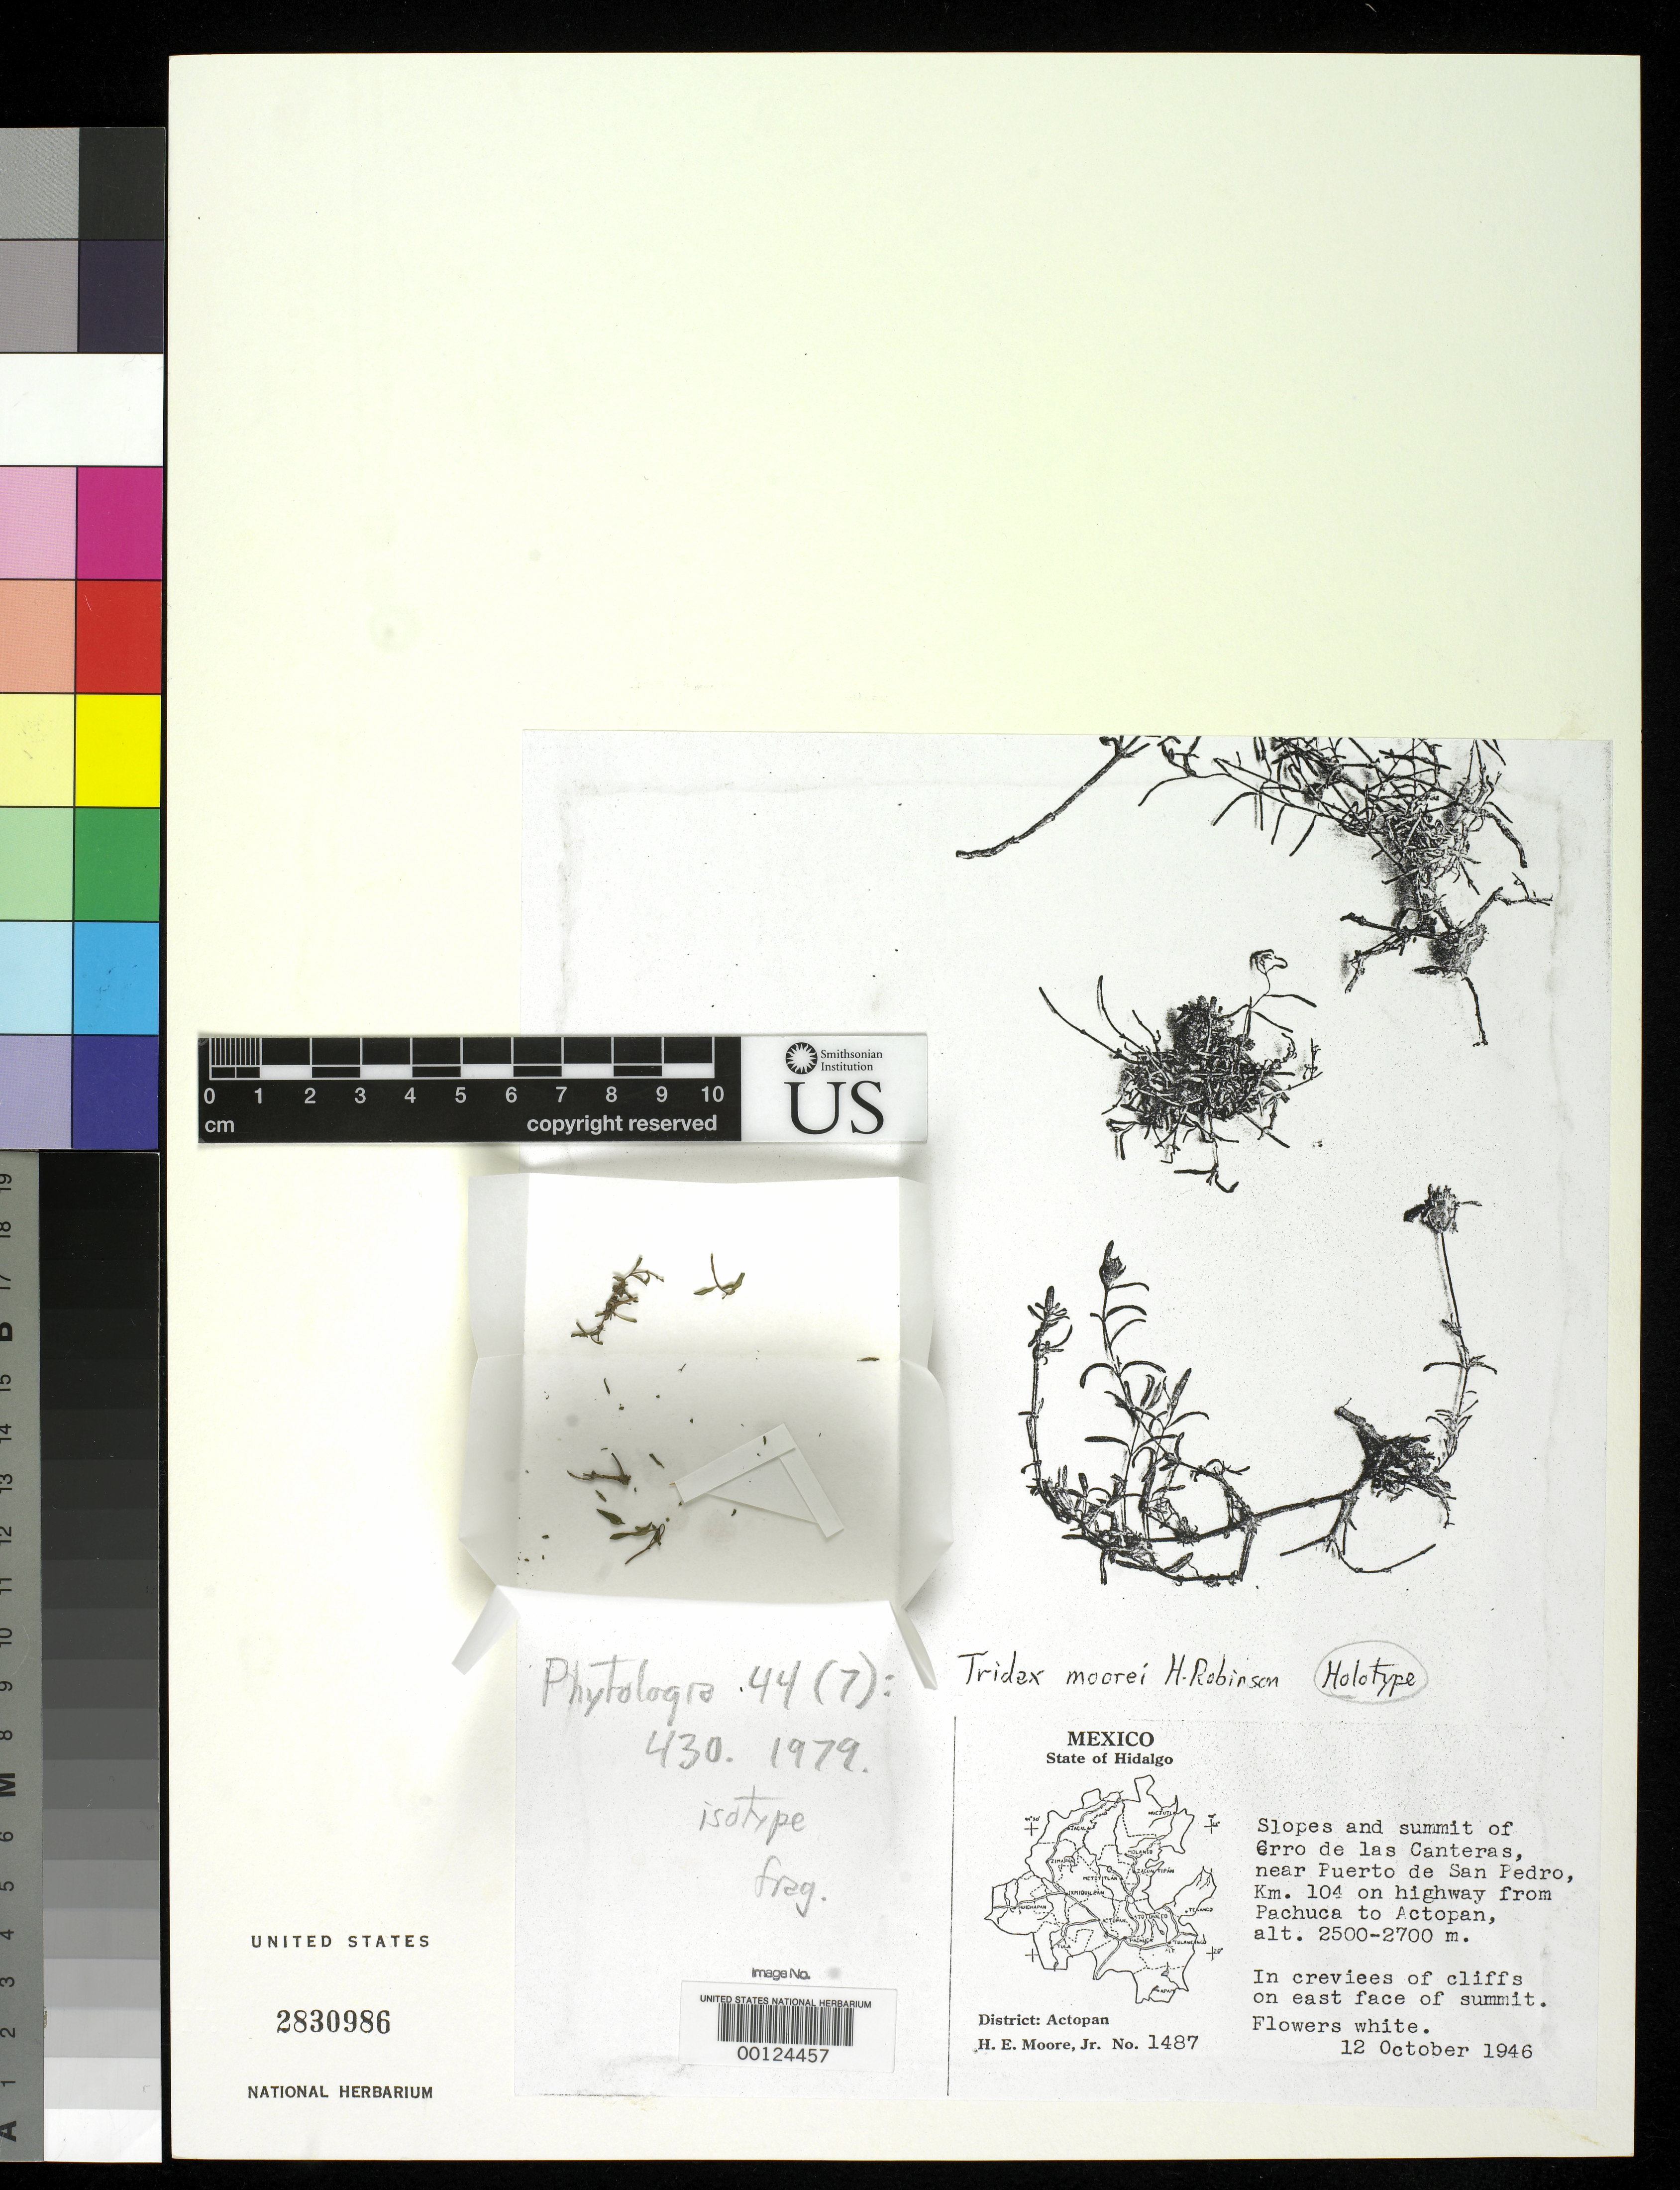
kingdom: Plantae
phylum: Tracheophyta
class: Magnoliopsida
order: Asterales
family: Asteraceae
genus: Tridax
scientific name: Tridax moorei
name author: H. Rob.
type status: Type Fragment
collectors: H. E. Moore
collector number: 1487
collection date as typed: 12 Oct 1946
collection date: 1946-10-12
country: Mexico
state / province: Hidalgo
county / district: Actopan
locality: Summit of Cerro de las Canteras, near Puerto de San Pedro, on highway from Pachuca to Actopan.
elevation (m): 2500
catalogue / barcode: US 2830986